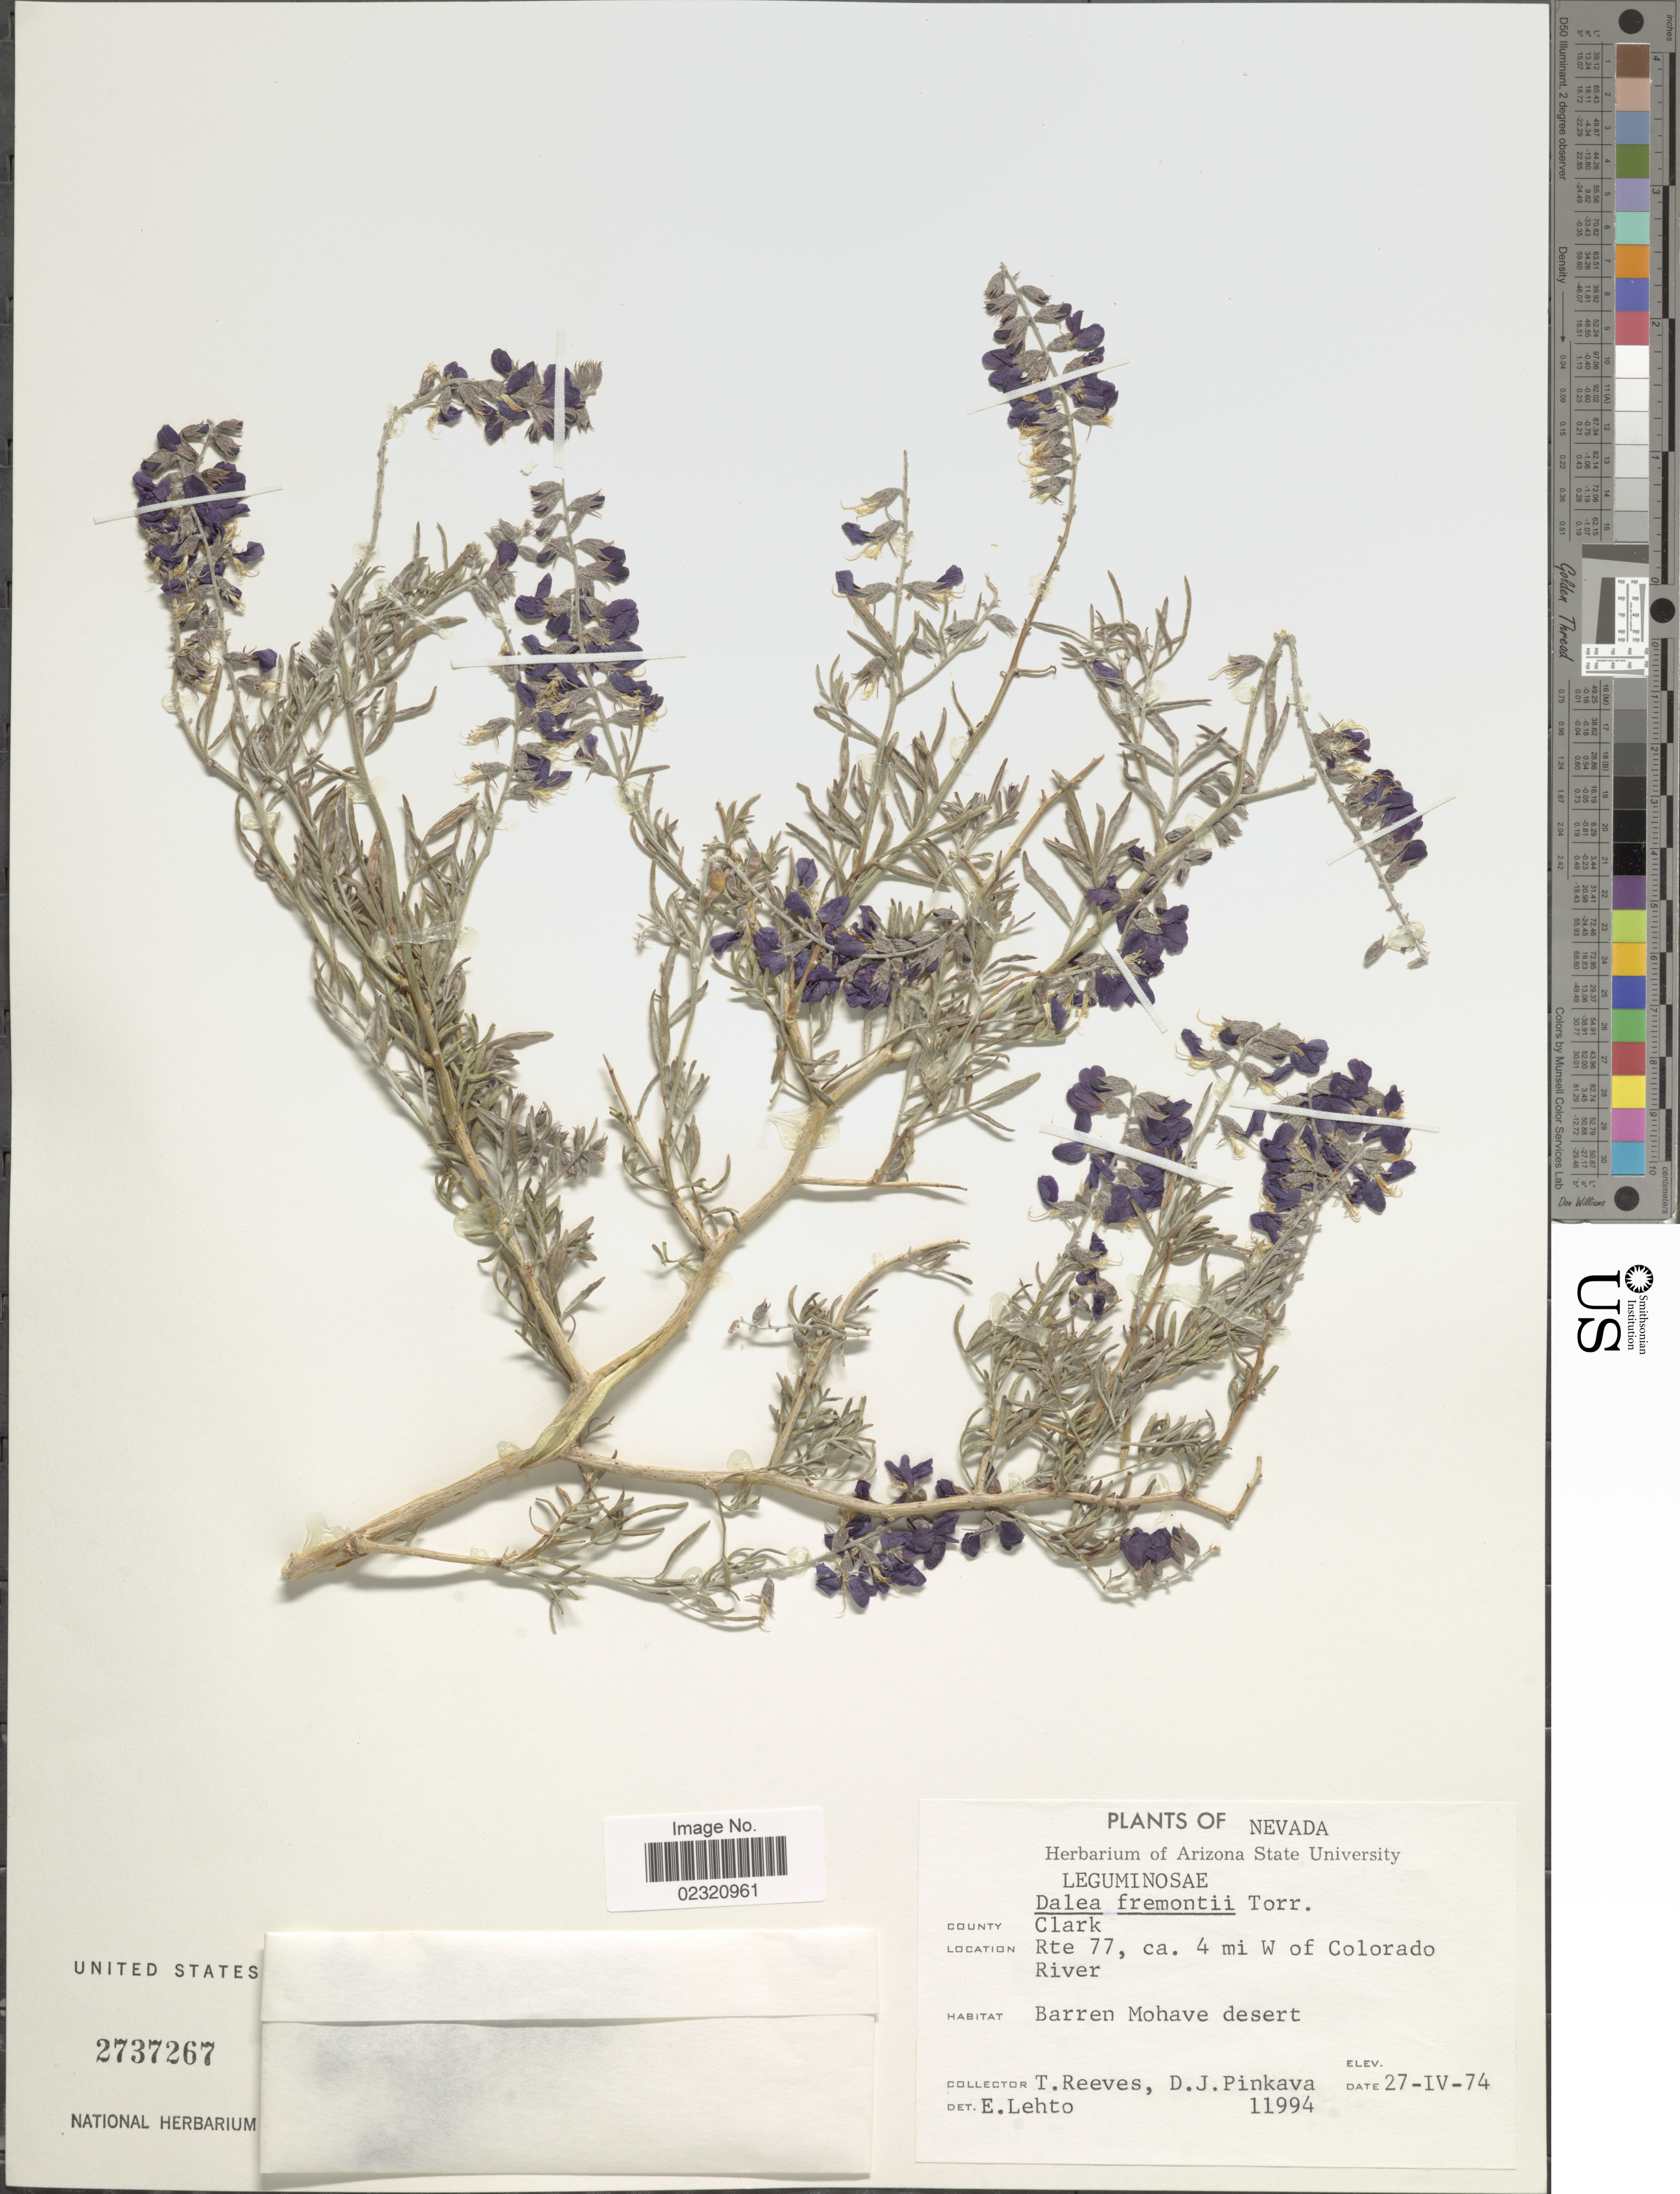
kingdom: Plantae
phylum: Tracheophyta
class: Magnoliopsida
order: Fabales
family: Fabaceae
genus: Psorothamnus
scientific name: Psorothamnus fremontii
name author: (Torr. ex A. Gray) Barneby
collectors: T. Reeves & D. J. Pinkava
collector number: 11994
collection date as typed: Transcribed d/m/y: 27/4/74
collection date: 1974-04-27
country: United States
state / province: Nevada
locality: Rte 77, ca. 4 mi, W of Colorado River, Barren Mohave desert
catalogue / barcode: US 2737267